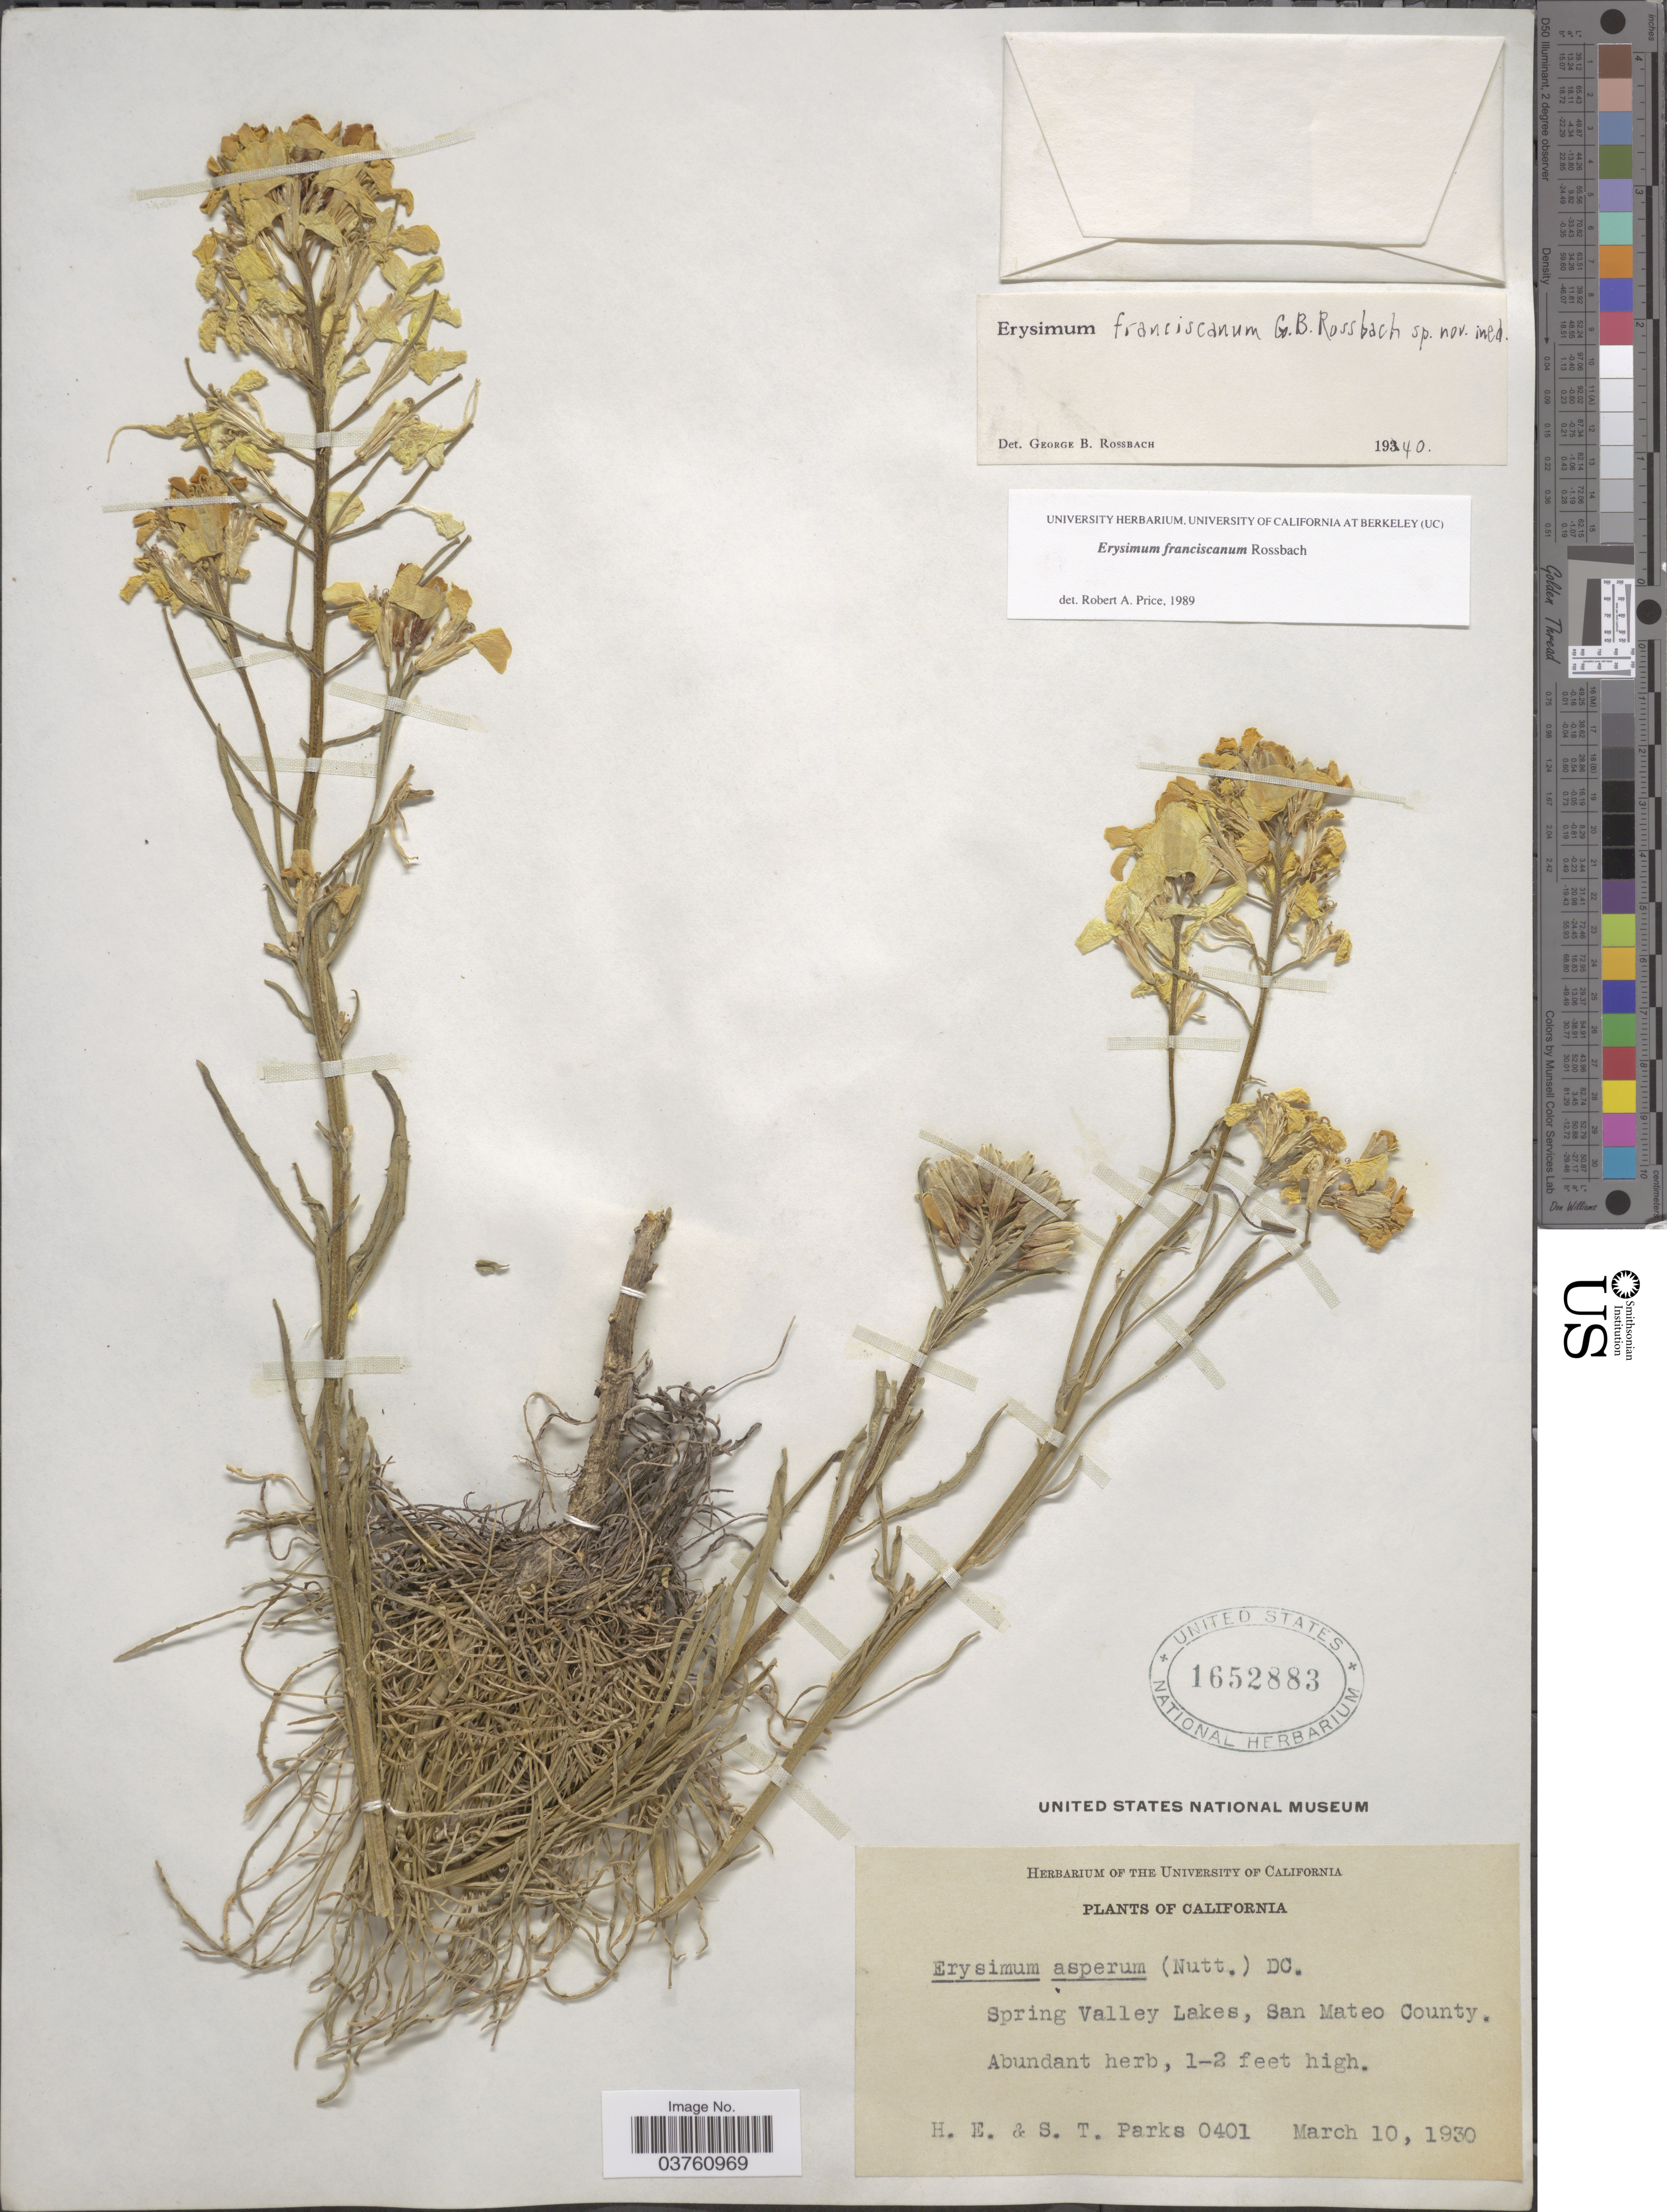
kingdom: Plantae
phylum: Tracheophyta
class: Magnoliopsida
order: Brassicales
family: Brassicaceae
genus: Erysimum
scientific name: Erysimum franciscanum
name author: Rossbach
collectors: H. E. Parks & S. Parks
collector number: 0401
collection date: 1930-03-10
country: United States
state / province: California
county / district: San Mateo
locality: Spring Valley Lakes, San Mateo County.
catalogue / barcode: US 1652883